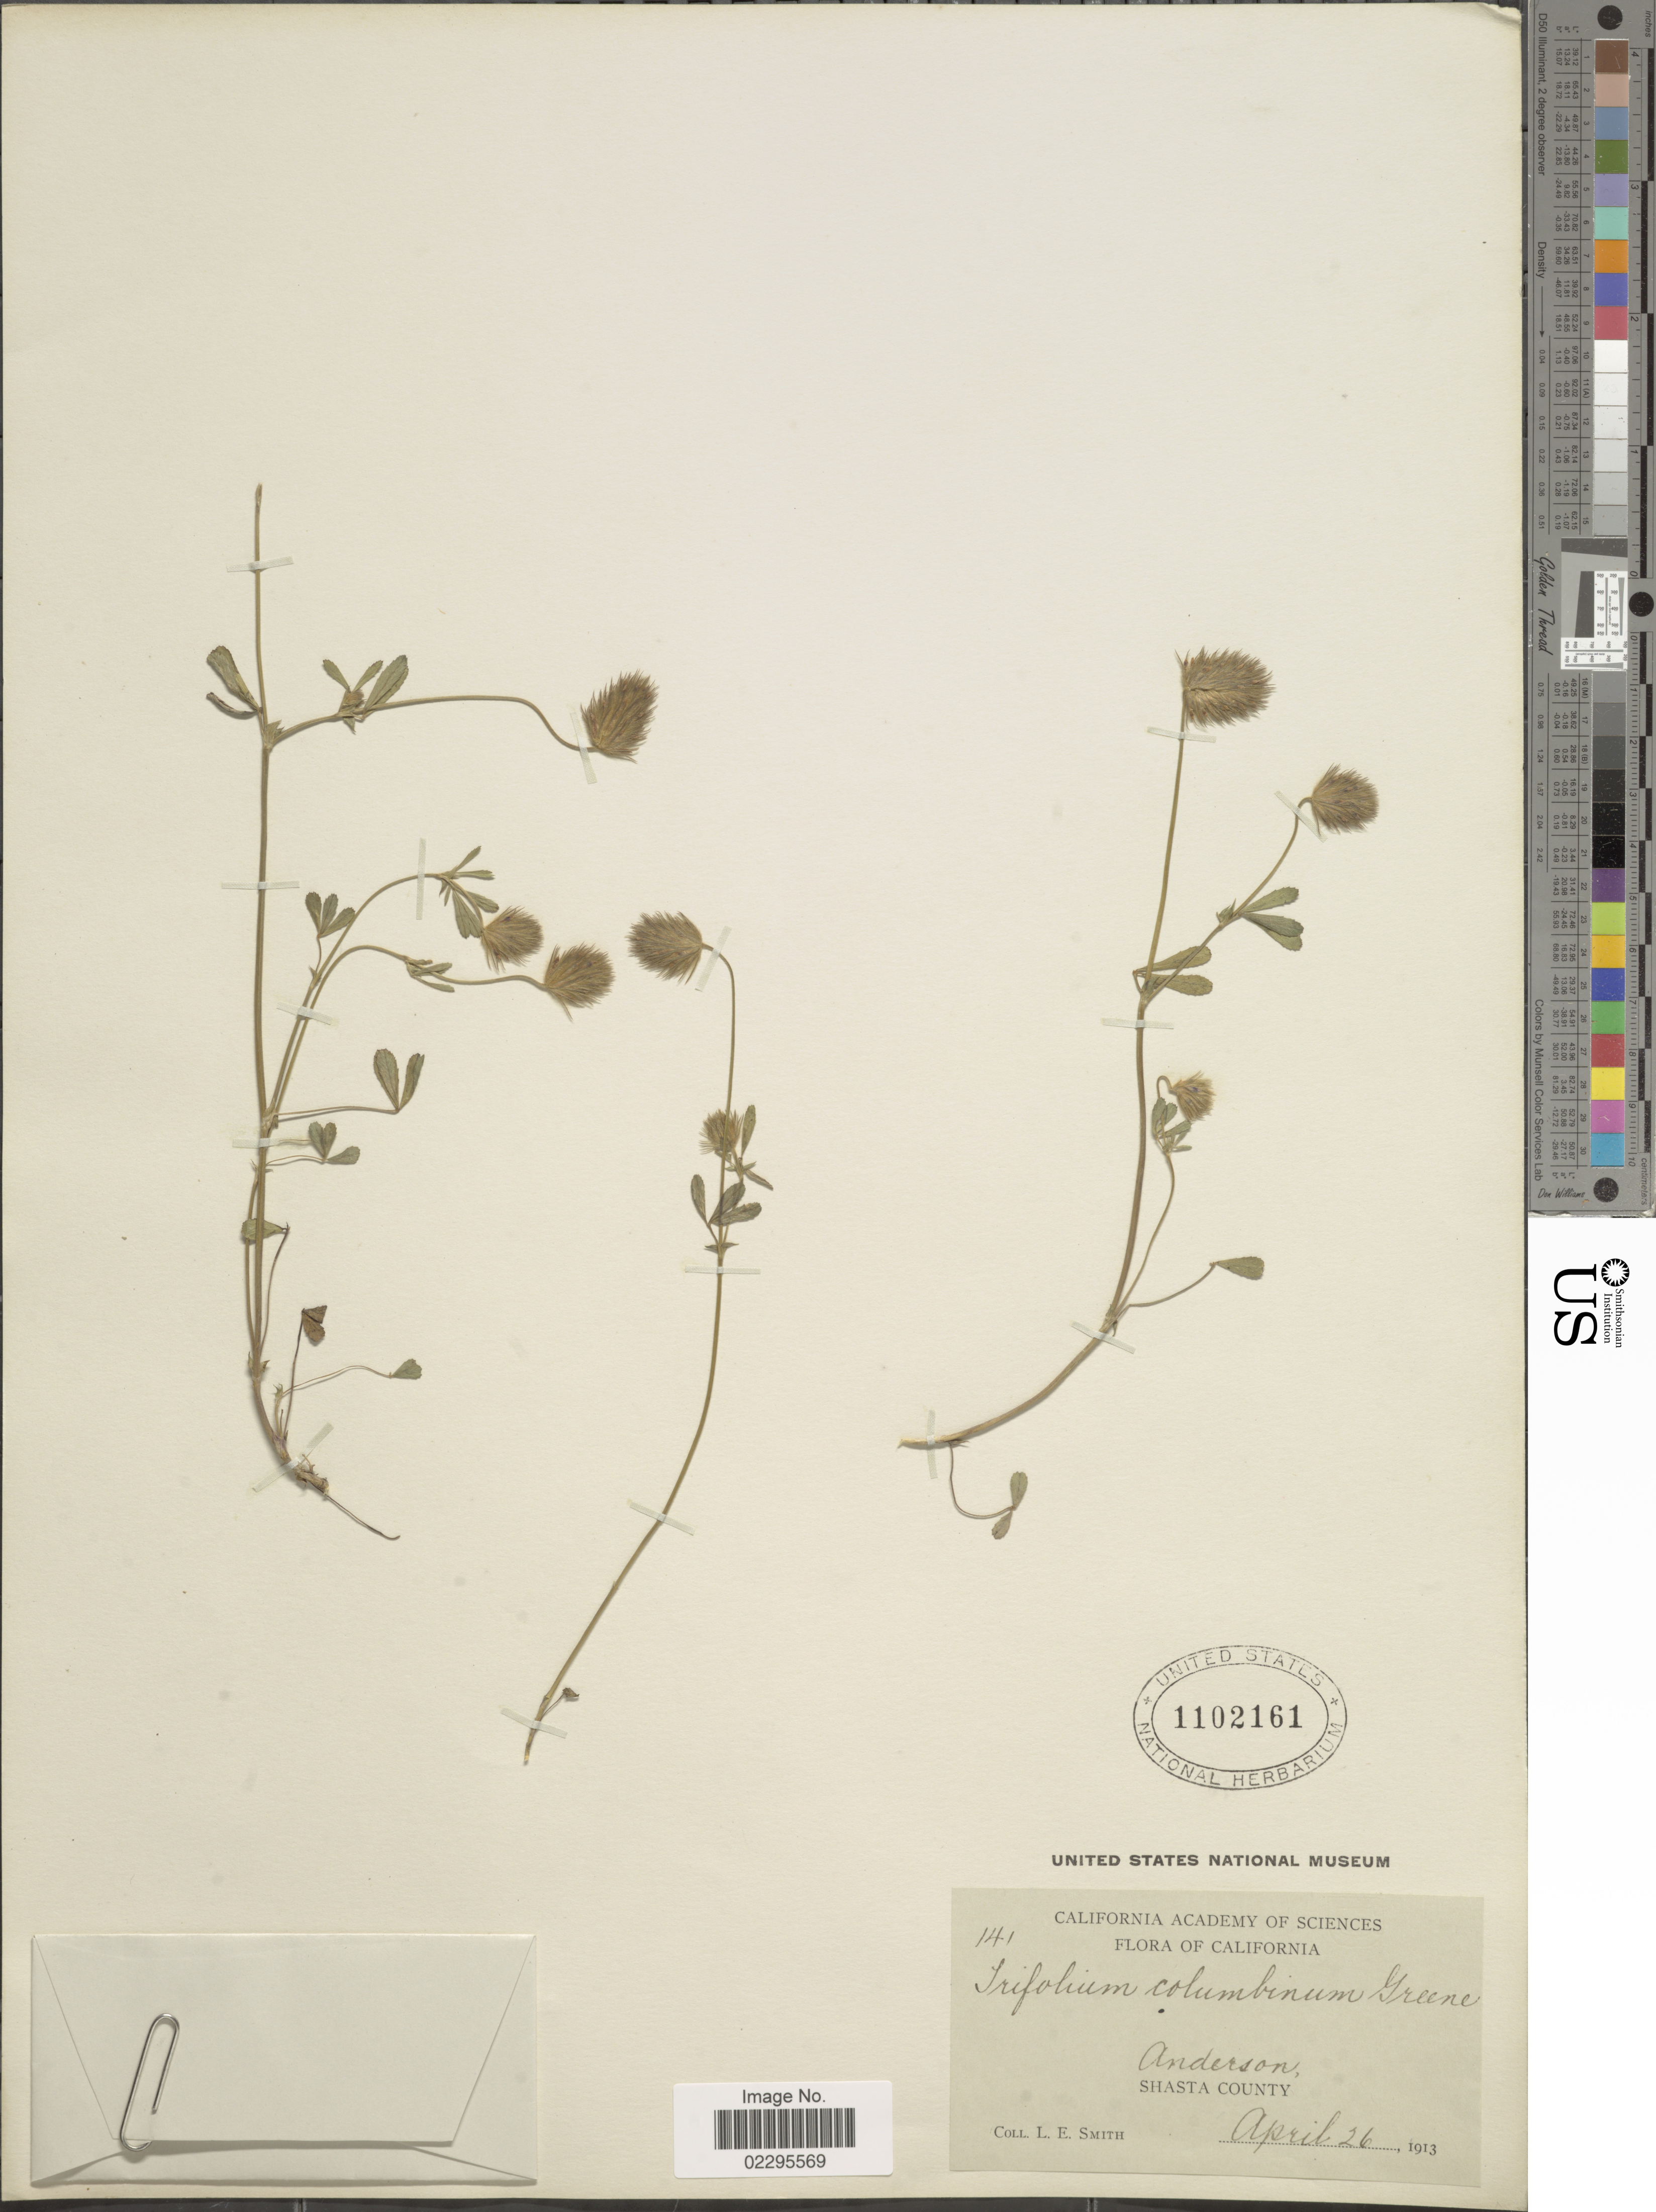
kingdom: Plantae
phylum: Tracheophyta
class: Magnoliopsida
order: Fabales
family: Fabaceae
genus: Trifolium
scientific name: Trifolium albopurpureum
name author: Torr. & A. Gray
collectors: L. E. Smith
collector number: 141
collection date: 1913-04-26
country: United States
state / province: California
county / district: Shasta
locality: Anderson, Shasta County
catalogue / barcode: US 1102161